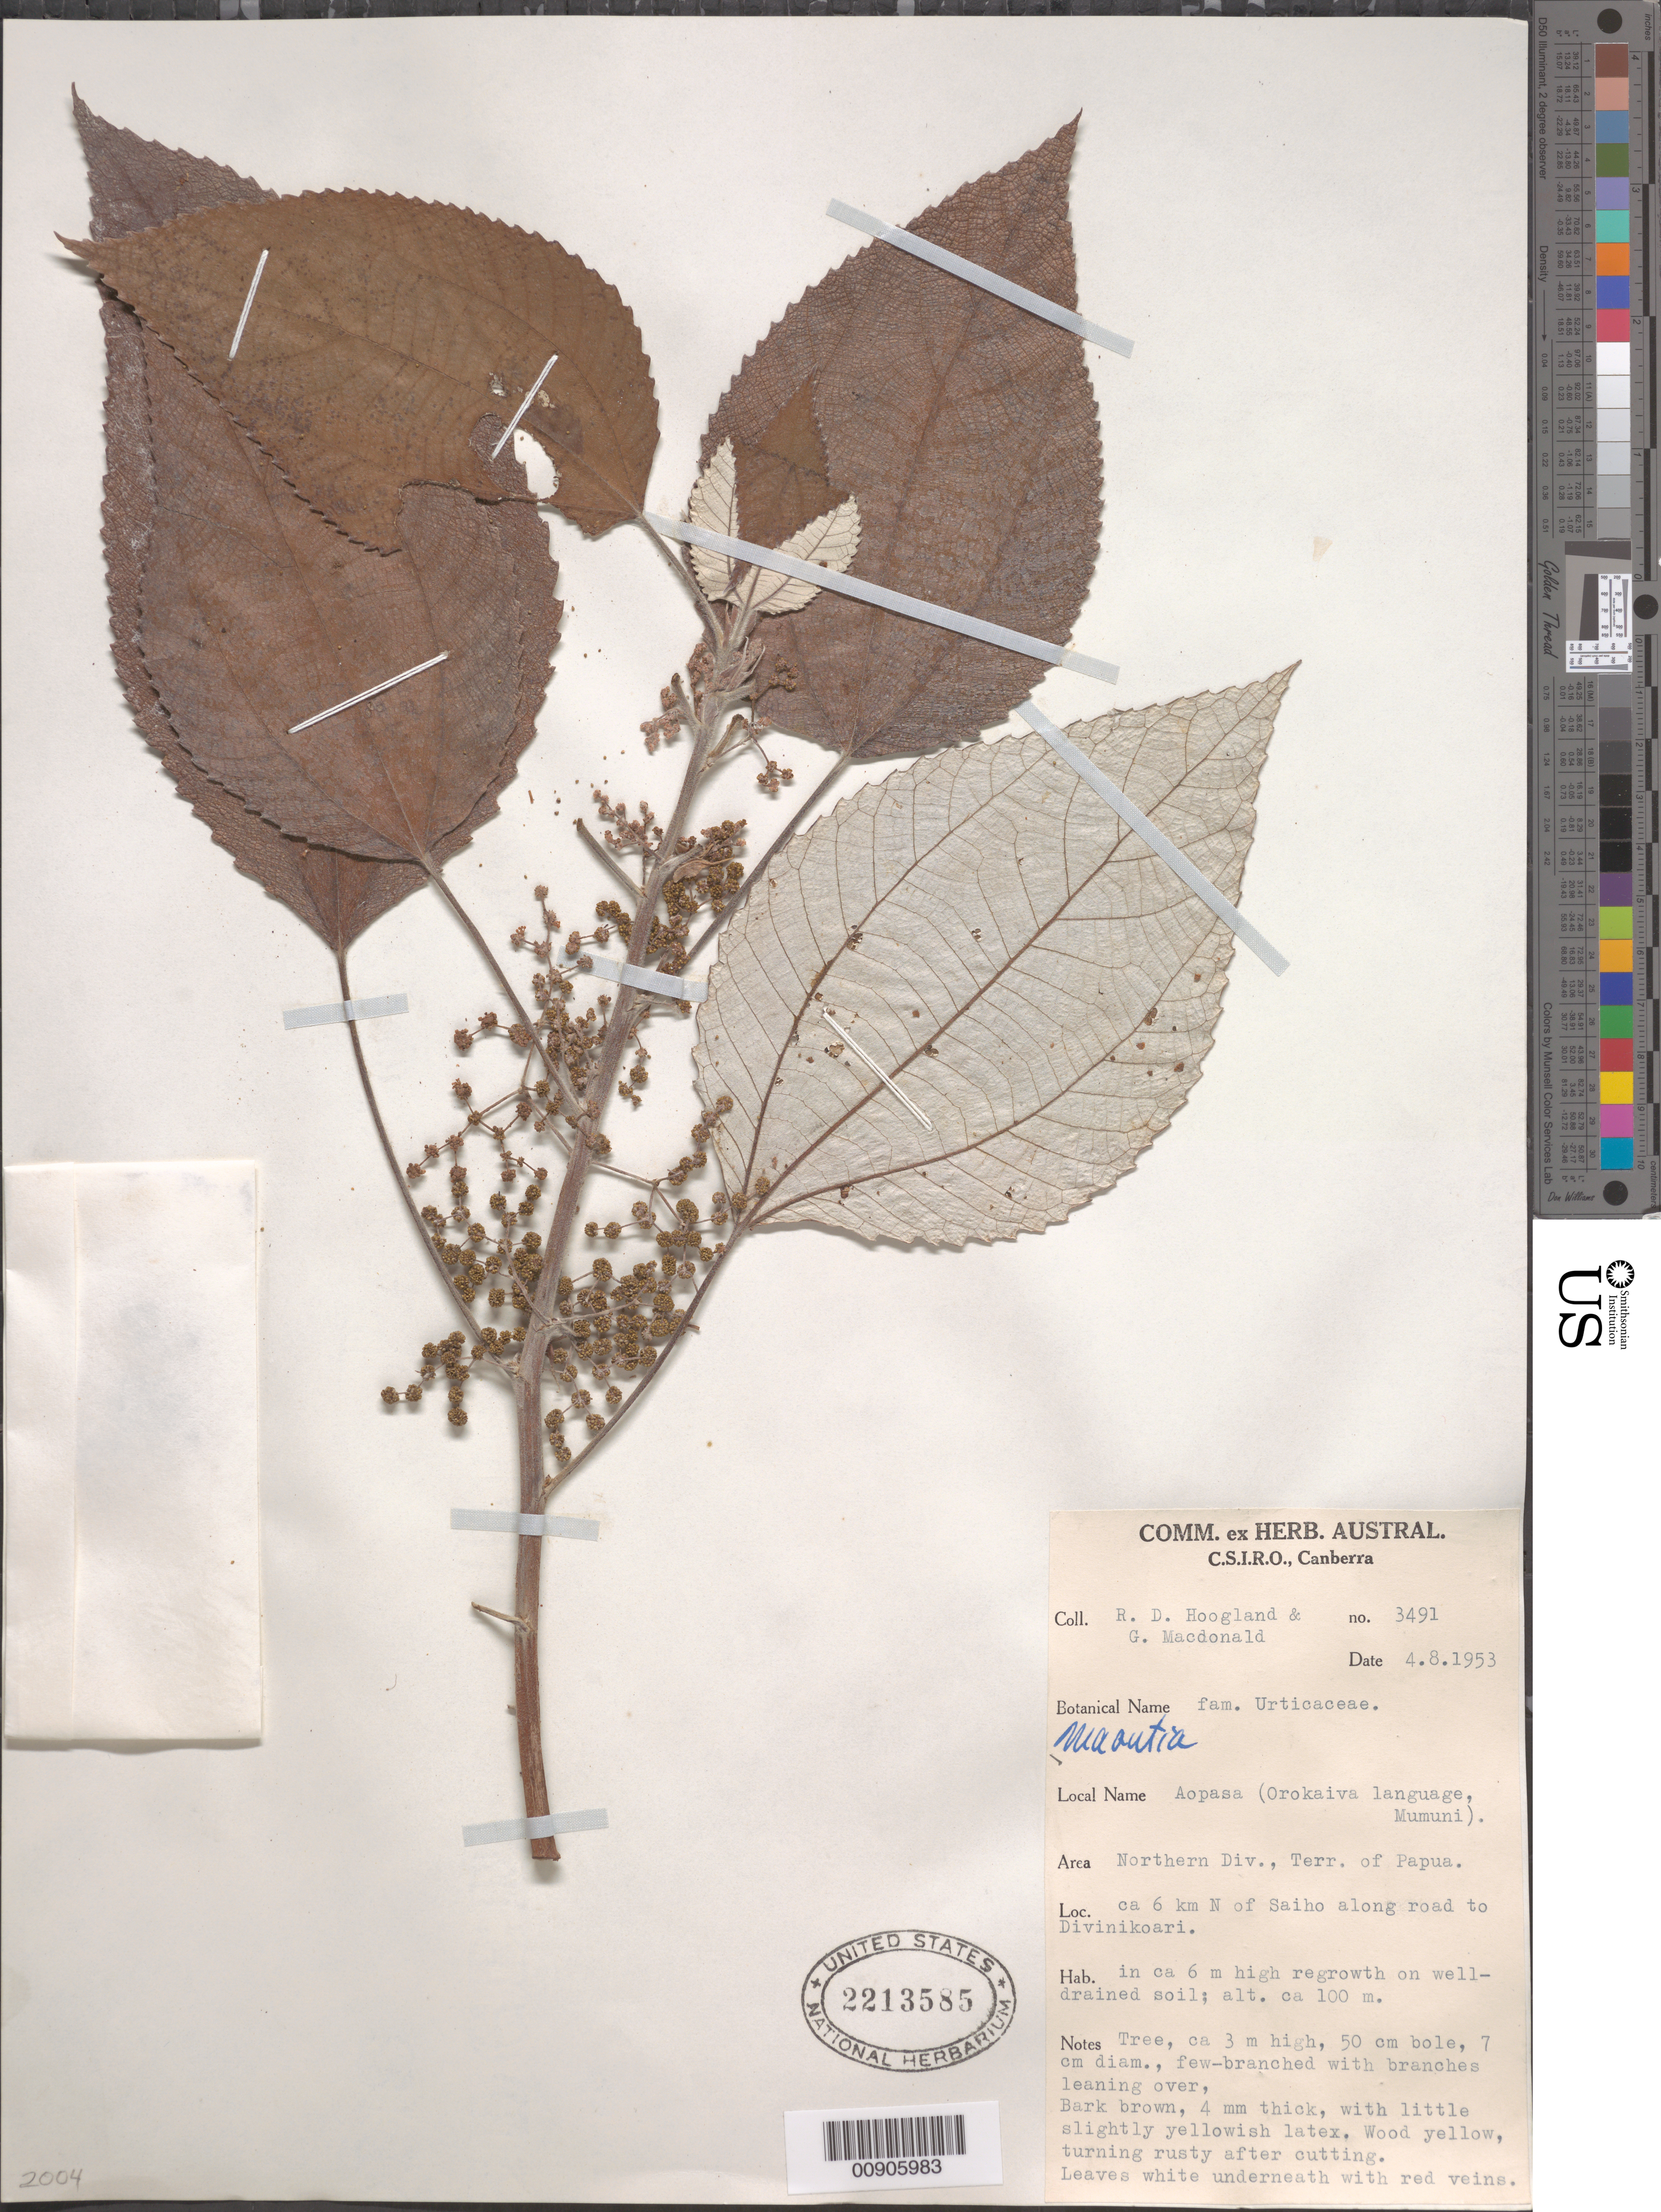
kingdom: Plantae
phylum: Tracheophyta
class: Magnoliopsida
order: Rosales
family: Urticaceae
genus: Maoutia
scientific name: Maoutia sp.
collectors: R. D. Hoogland & G. Macdonald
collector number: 3491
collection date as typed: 04 Aug 1953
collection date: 1953-08-04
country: Papua New Guinea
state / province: Northern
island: New Guinea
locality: Northern Div., Terr. of Papua. ca. 6 km. N. of Saiho along road to Divinikoari.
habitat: in ca. 6 m. high regrowth on well-drained soil.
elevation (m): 100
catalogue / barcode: US 2213585